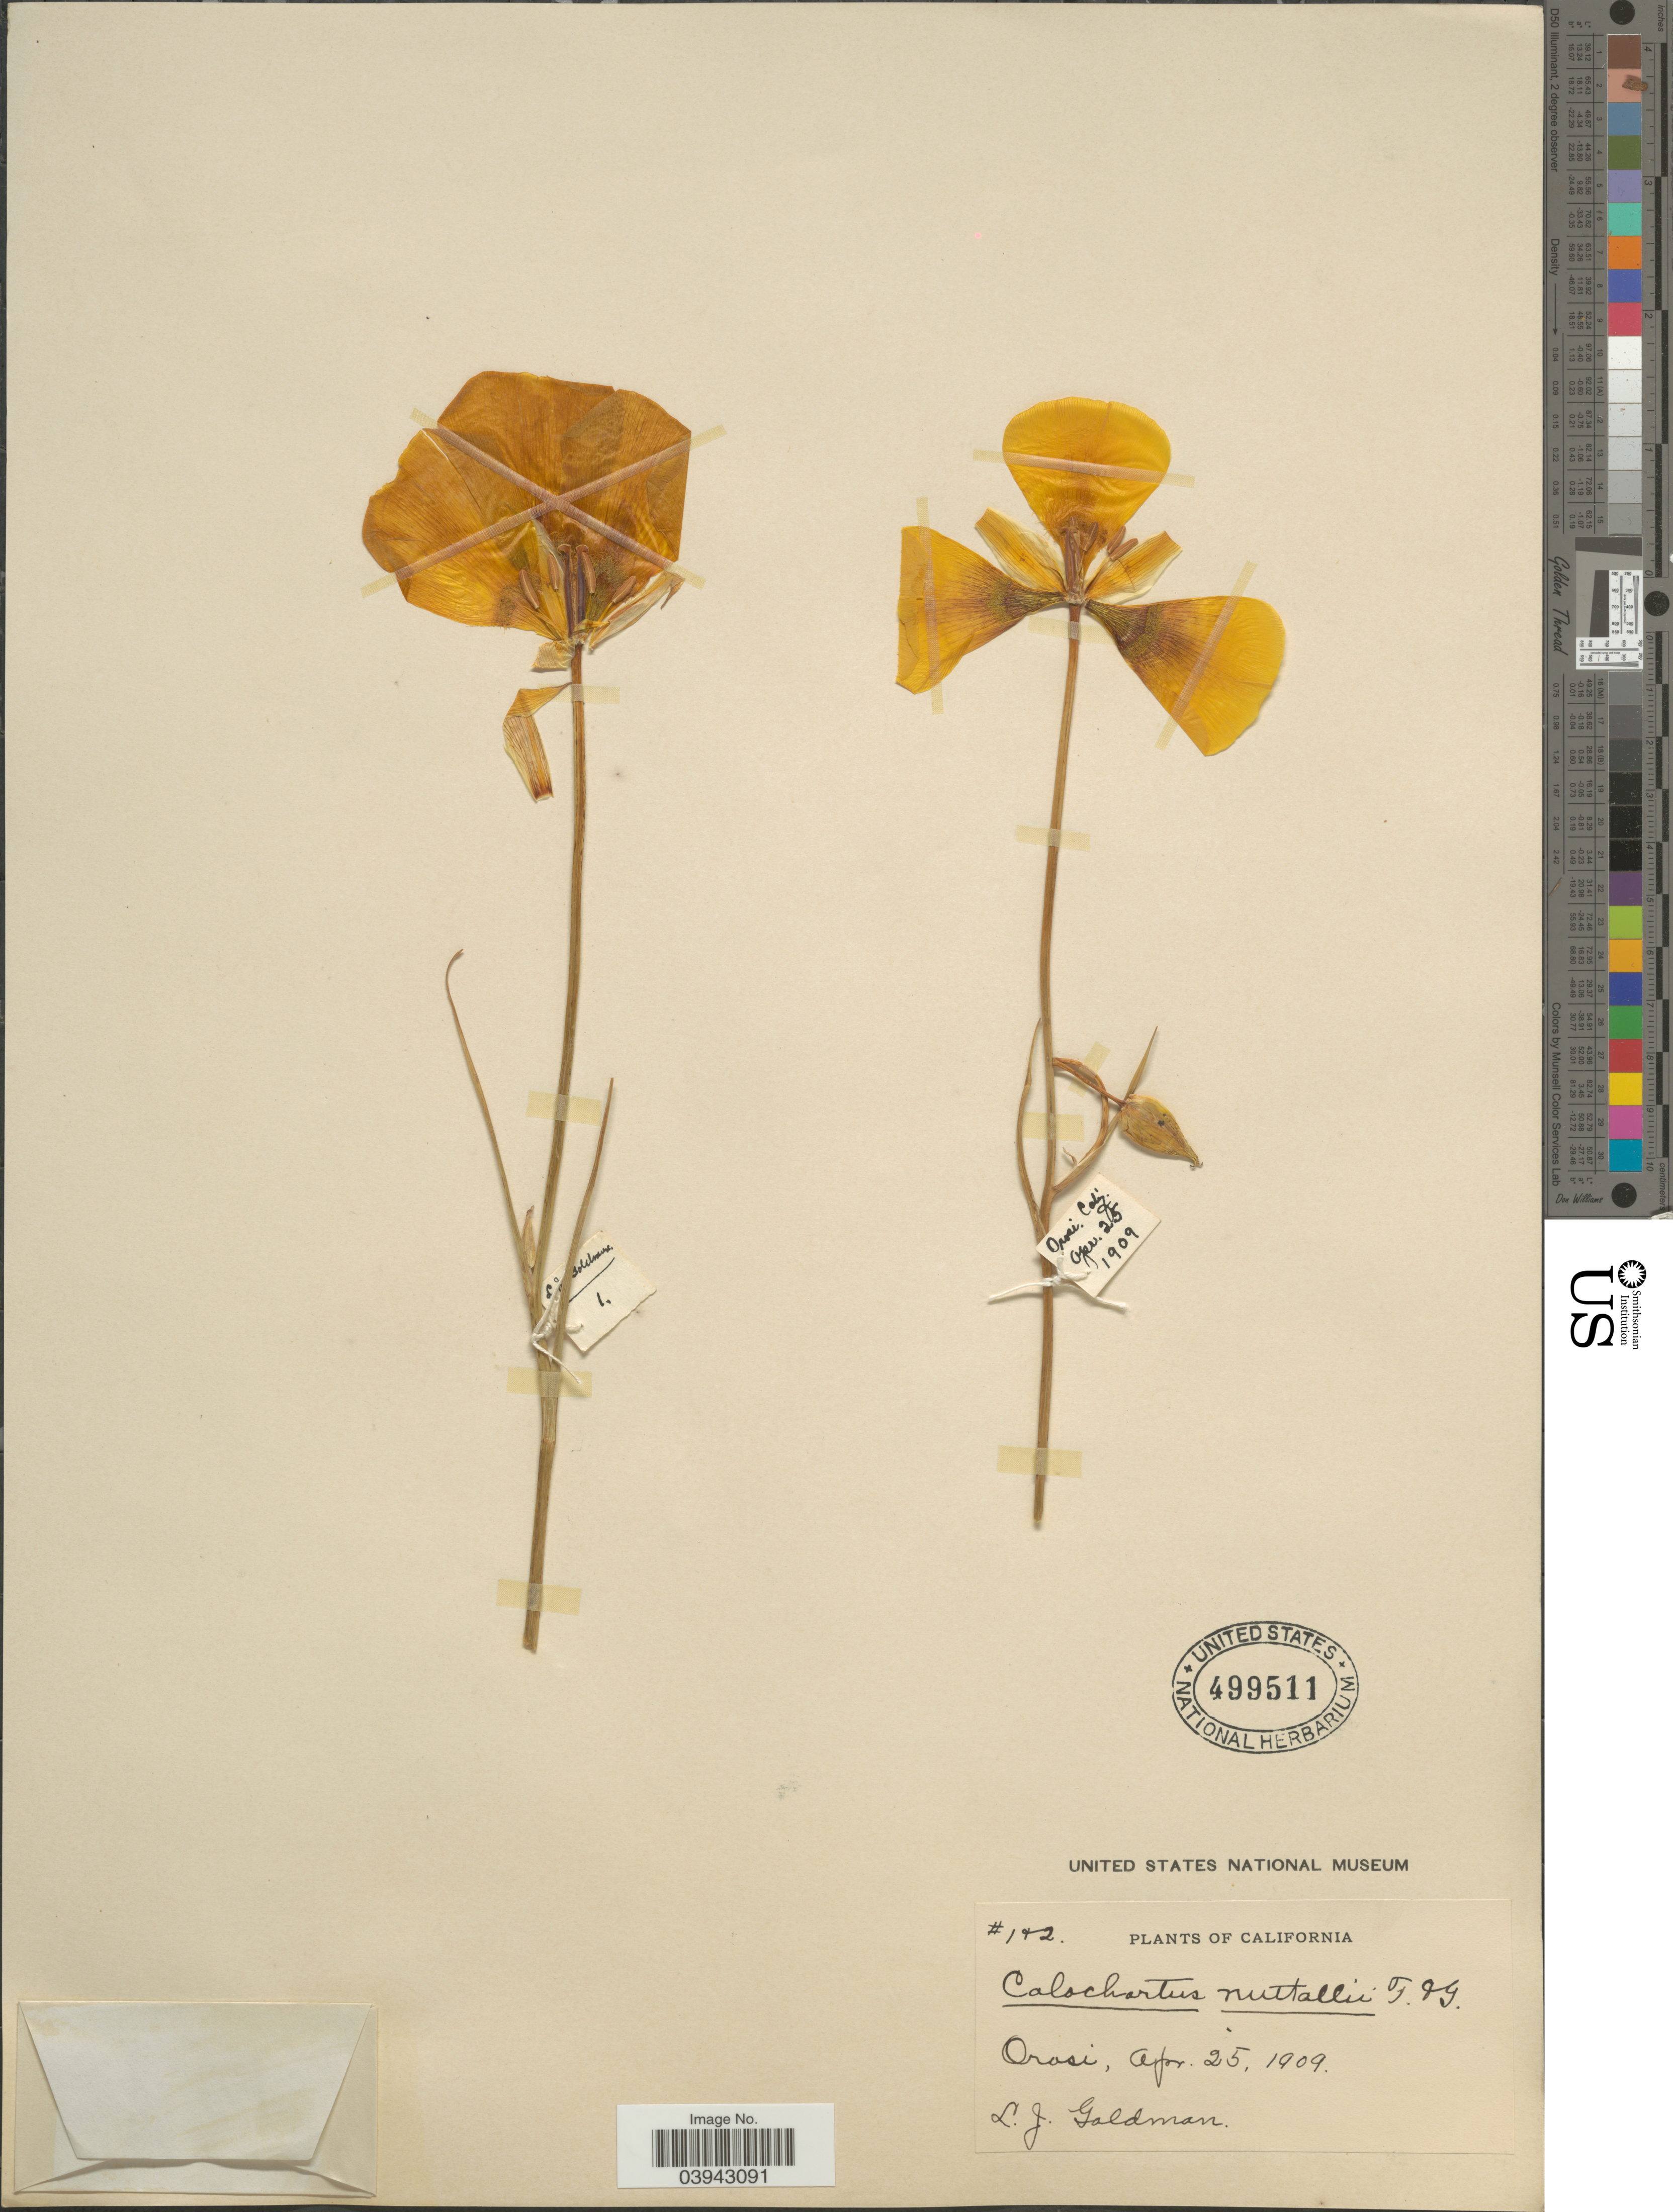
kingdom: Plantae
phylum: Tracheophyta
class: Liliopsida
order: Liliales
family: Liliaceae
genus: Calochortus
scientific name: Calochortus venustus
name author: Douglas ex Benth.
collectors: L. Goldman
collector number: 1&2*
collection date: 1909-04-25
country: United States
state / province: California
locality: Orosi.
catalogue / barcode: US 499511